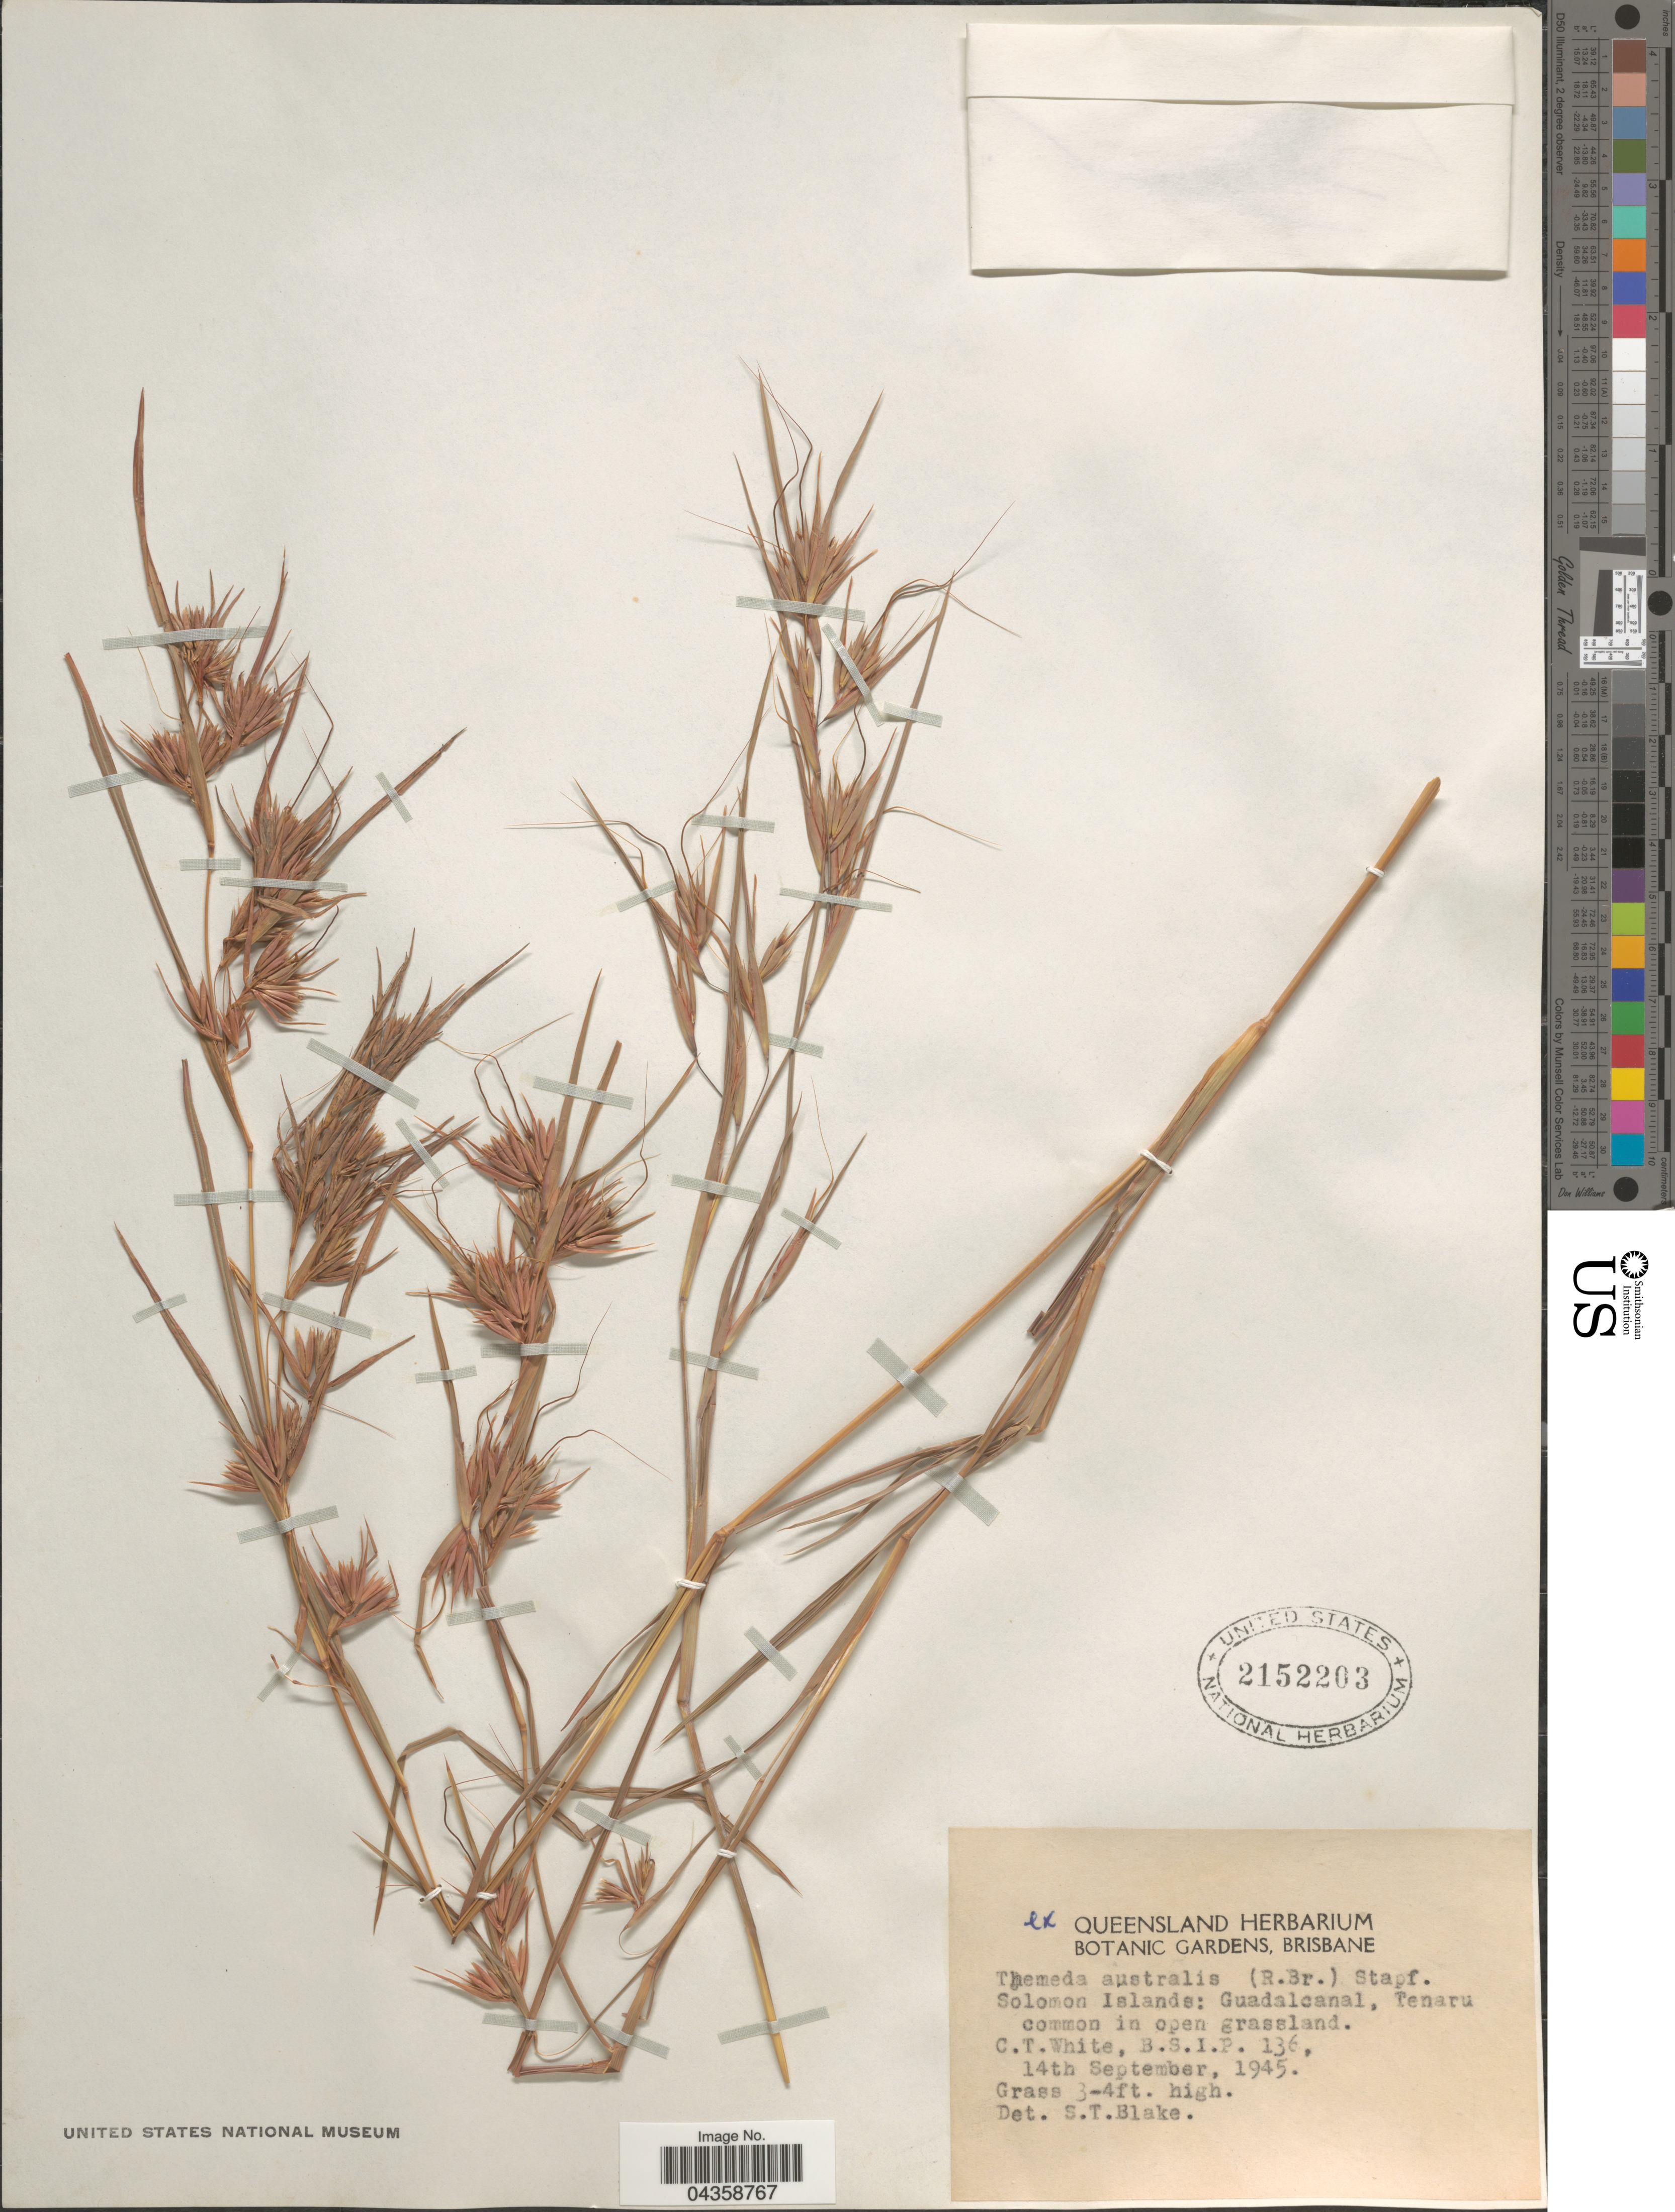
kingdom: Plantae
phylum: Tracheophyta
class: Liliopsida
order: Poales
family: Poaceae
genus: Themeda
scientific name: Themeda triandra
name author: Forssk.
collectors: C. T. White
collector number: B.S.I.P.136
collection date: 1945-09-14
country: Solomon Islands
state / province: Solomon Islands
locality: Guadalcanal, Tenaru.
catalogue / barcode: US 2152203